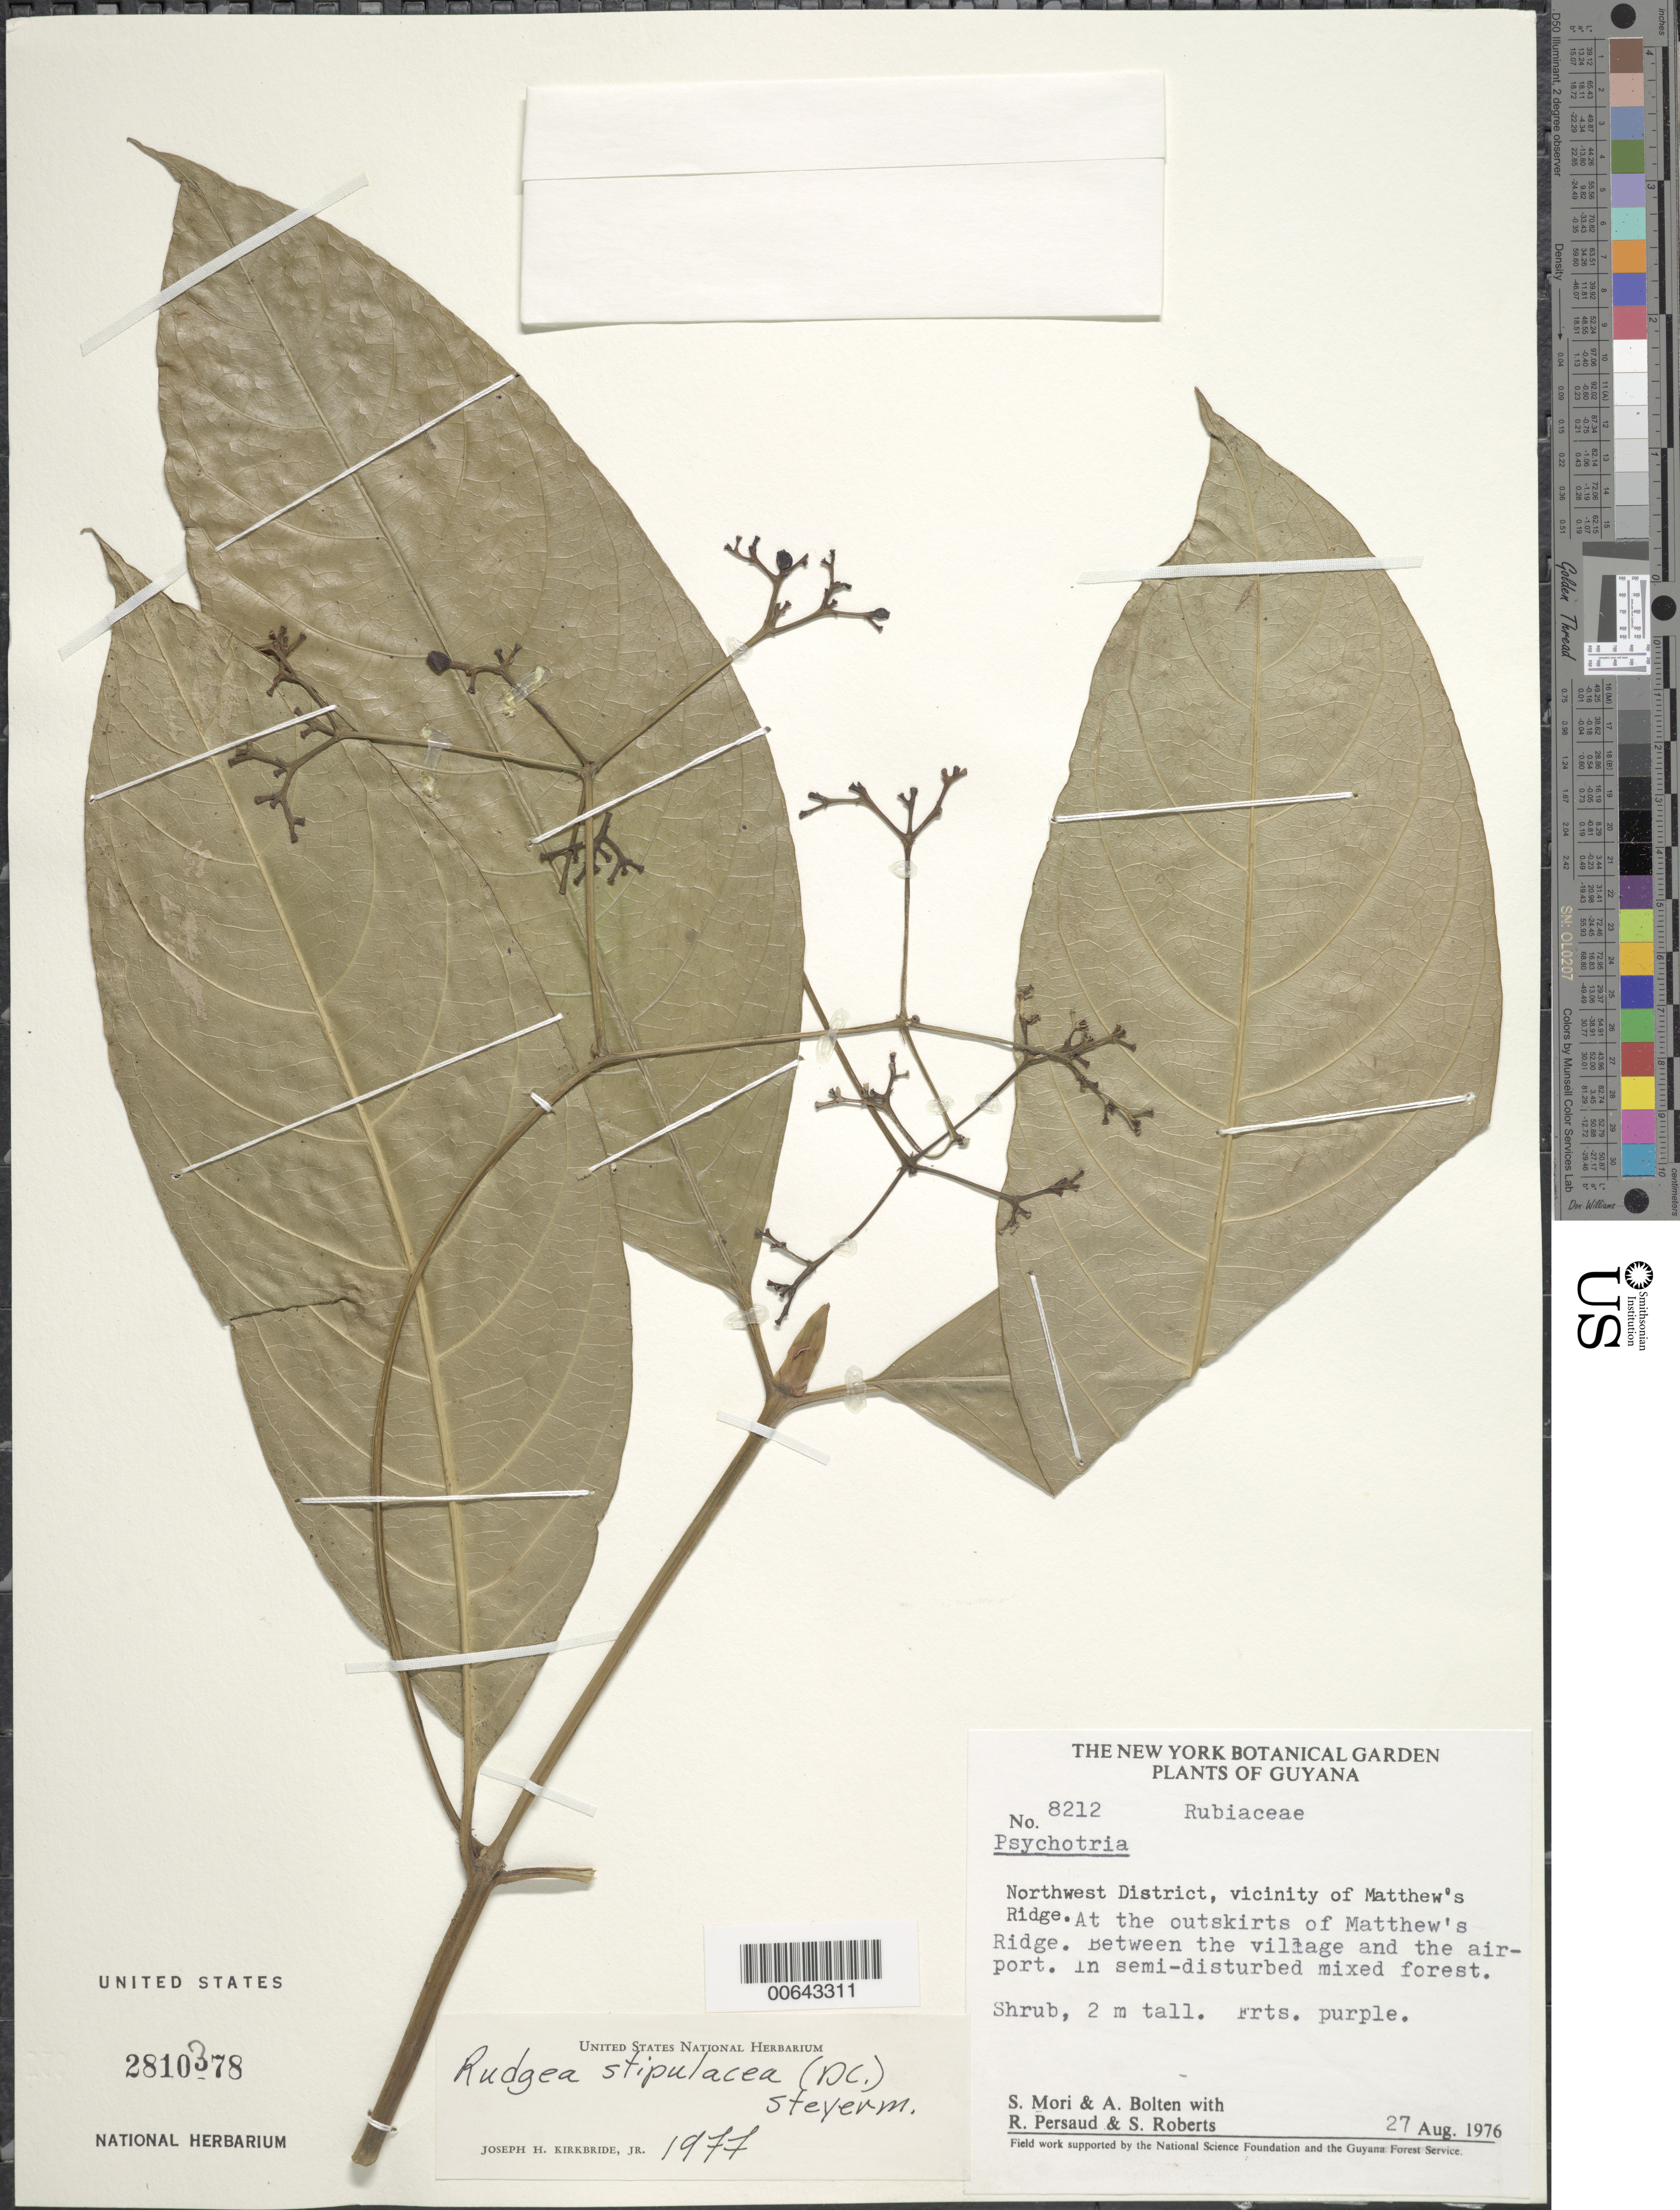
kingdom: Plantae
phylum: Tracheophyta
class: Magnoliopsida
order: Gentianales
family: Rubiaceae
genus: Rudgea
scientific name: Rudgea stipulacea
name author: (DC.) Steyerm.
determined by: Kirkbride, J. H.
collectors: S. Mori, A. Bolten, R. Persaud, R. Boyan, S. Roberts, R. Jugernauth & S. Dwarka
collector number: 8212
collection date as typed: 27-Aug-76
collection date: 1976-08-27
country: Guyana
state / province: Barima-Waini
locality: Matthew's Ridge, outskirts, betw. village and airport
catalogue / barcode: US 2810378